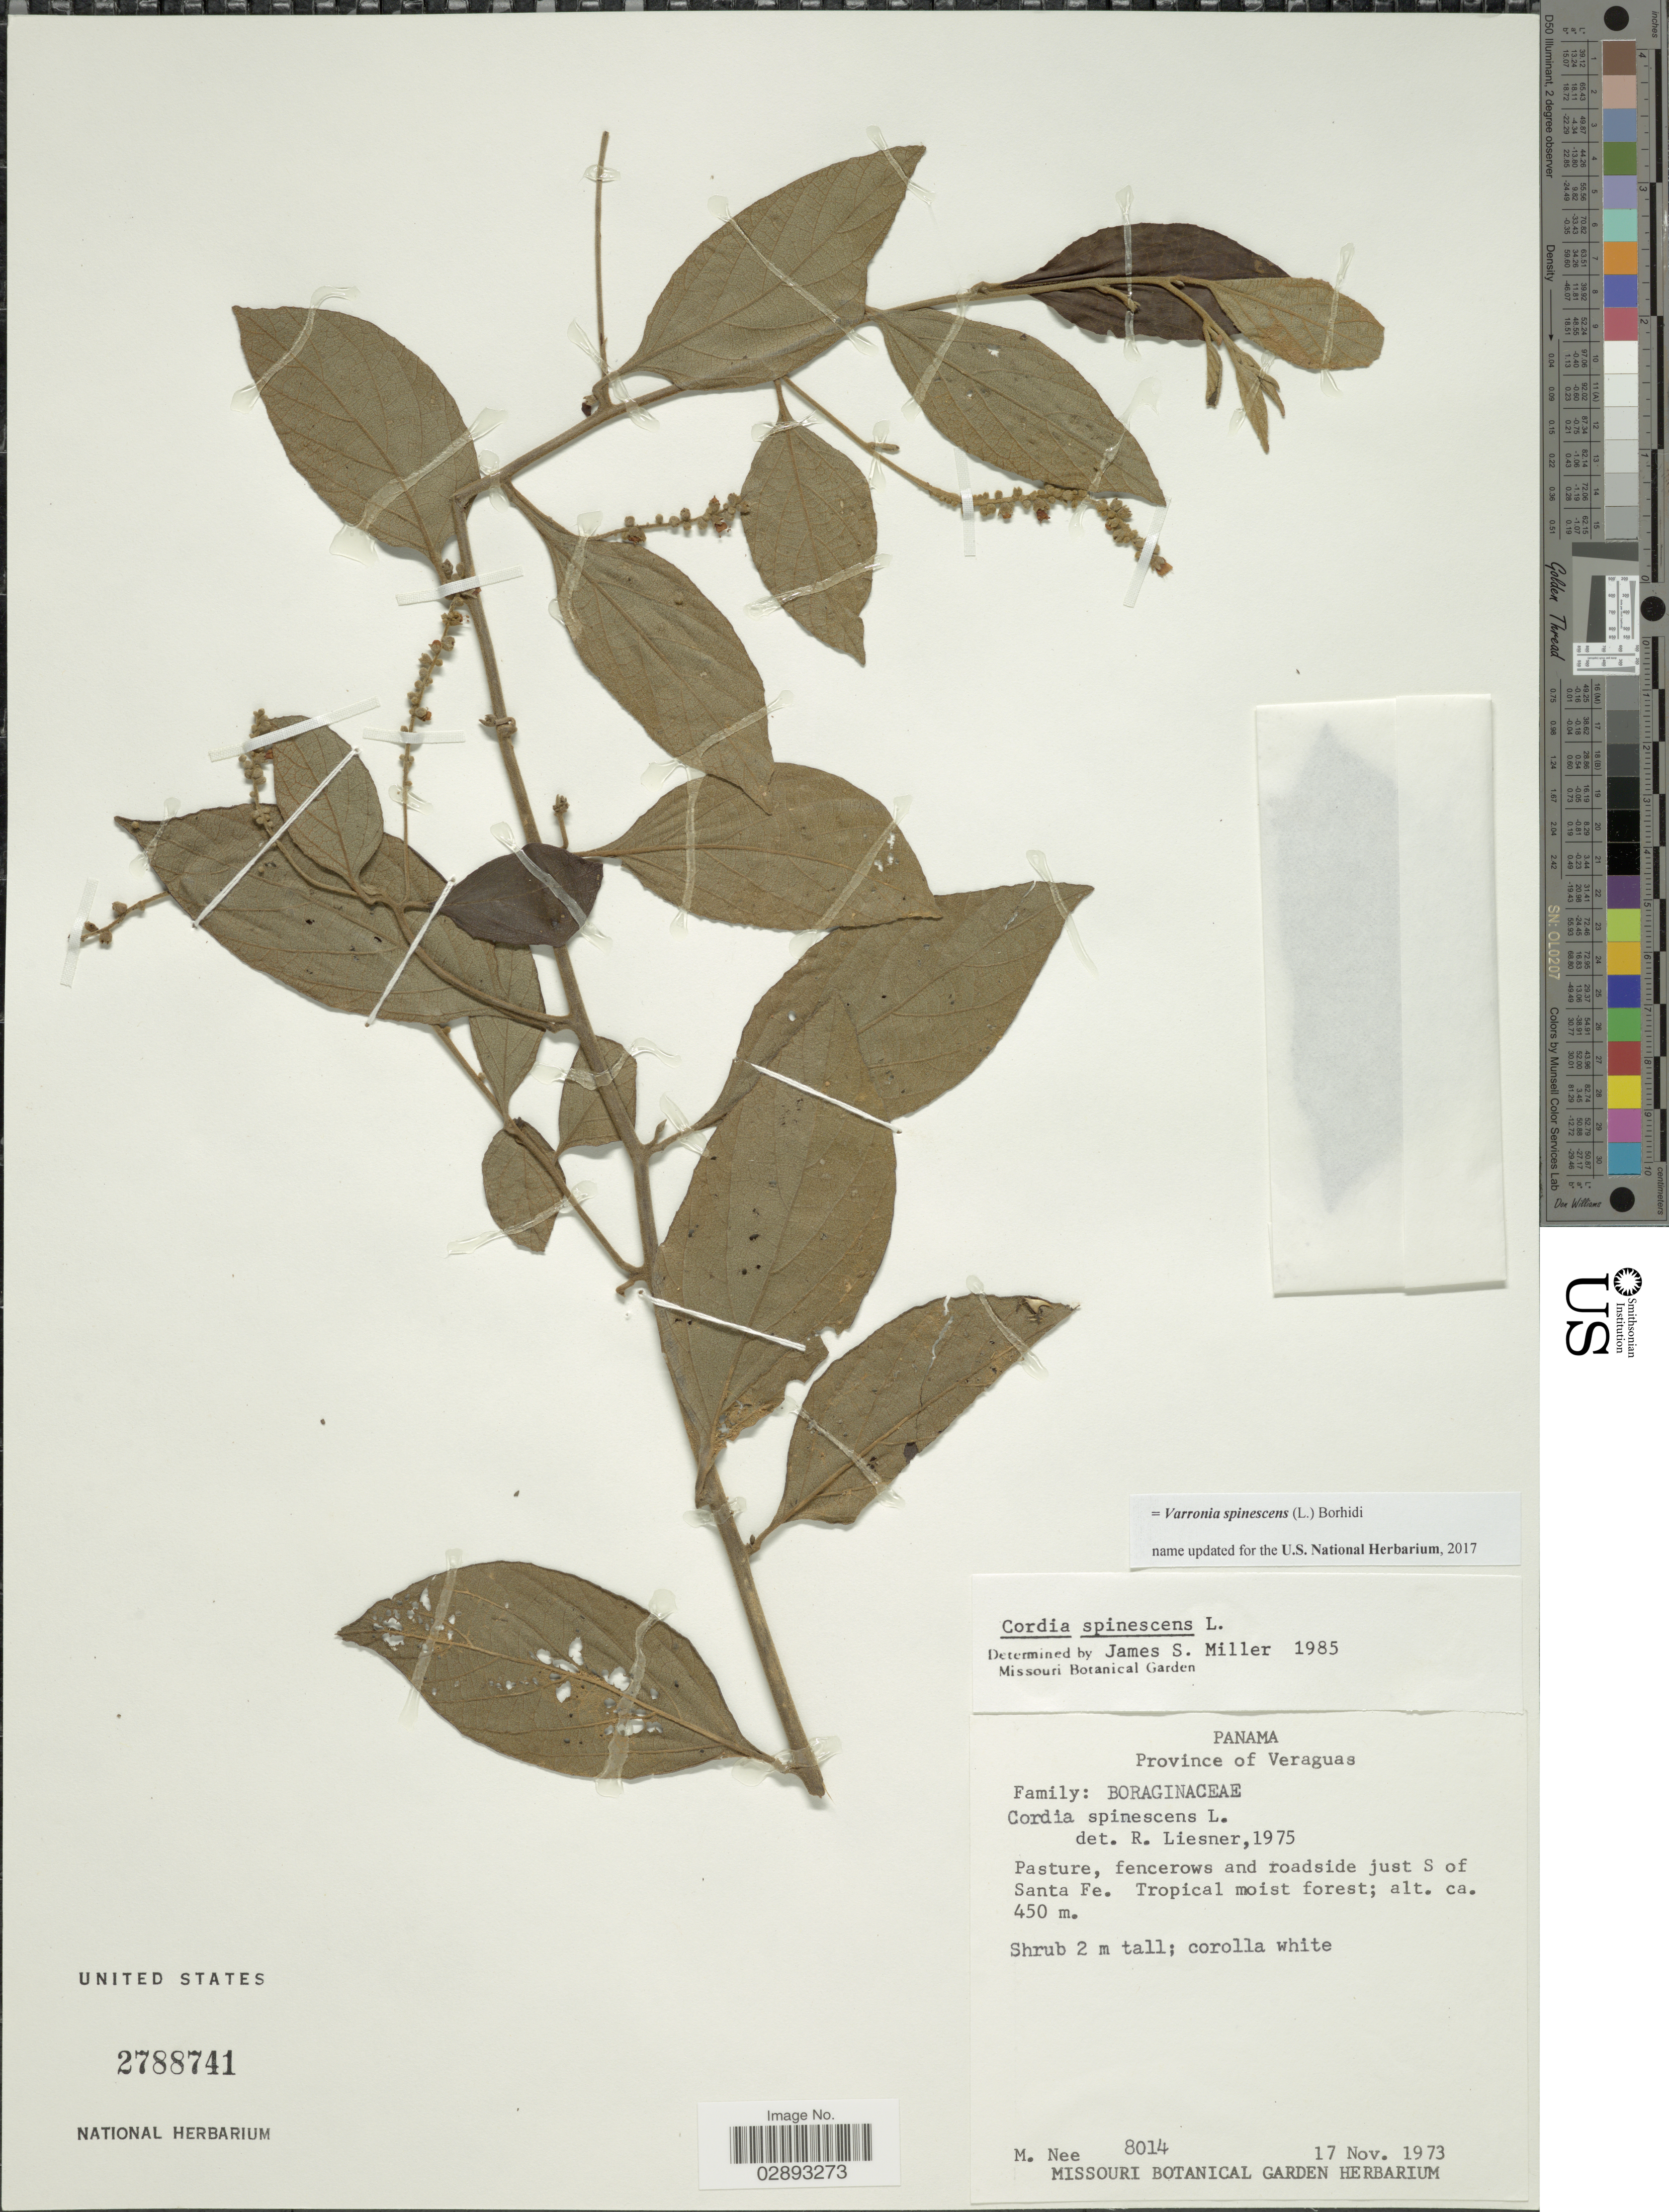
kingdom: Plantae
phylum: Tracheophyta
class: Magnoliopsida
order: Boraginales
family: Cordiaceae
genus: Varronia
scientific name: Varronia spinescens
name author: (L.) Borhidi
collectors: M. Nee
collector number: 8014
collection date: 1973-11-17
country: Panama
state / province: Veraguas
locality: Province of Veraguas. Pasture, fencerows and roadside just S of Santa Fe.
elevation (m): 450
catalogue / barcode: US 2788741